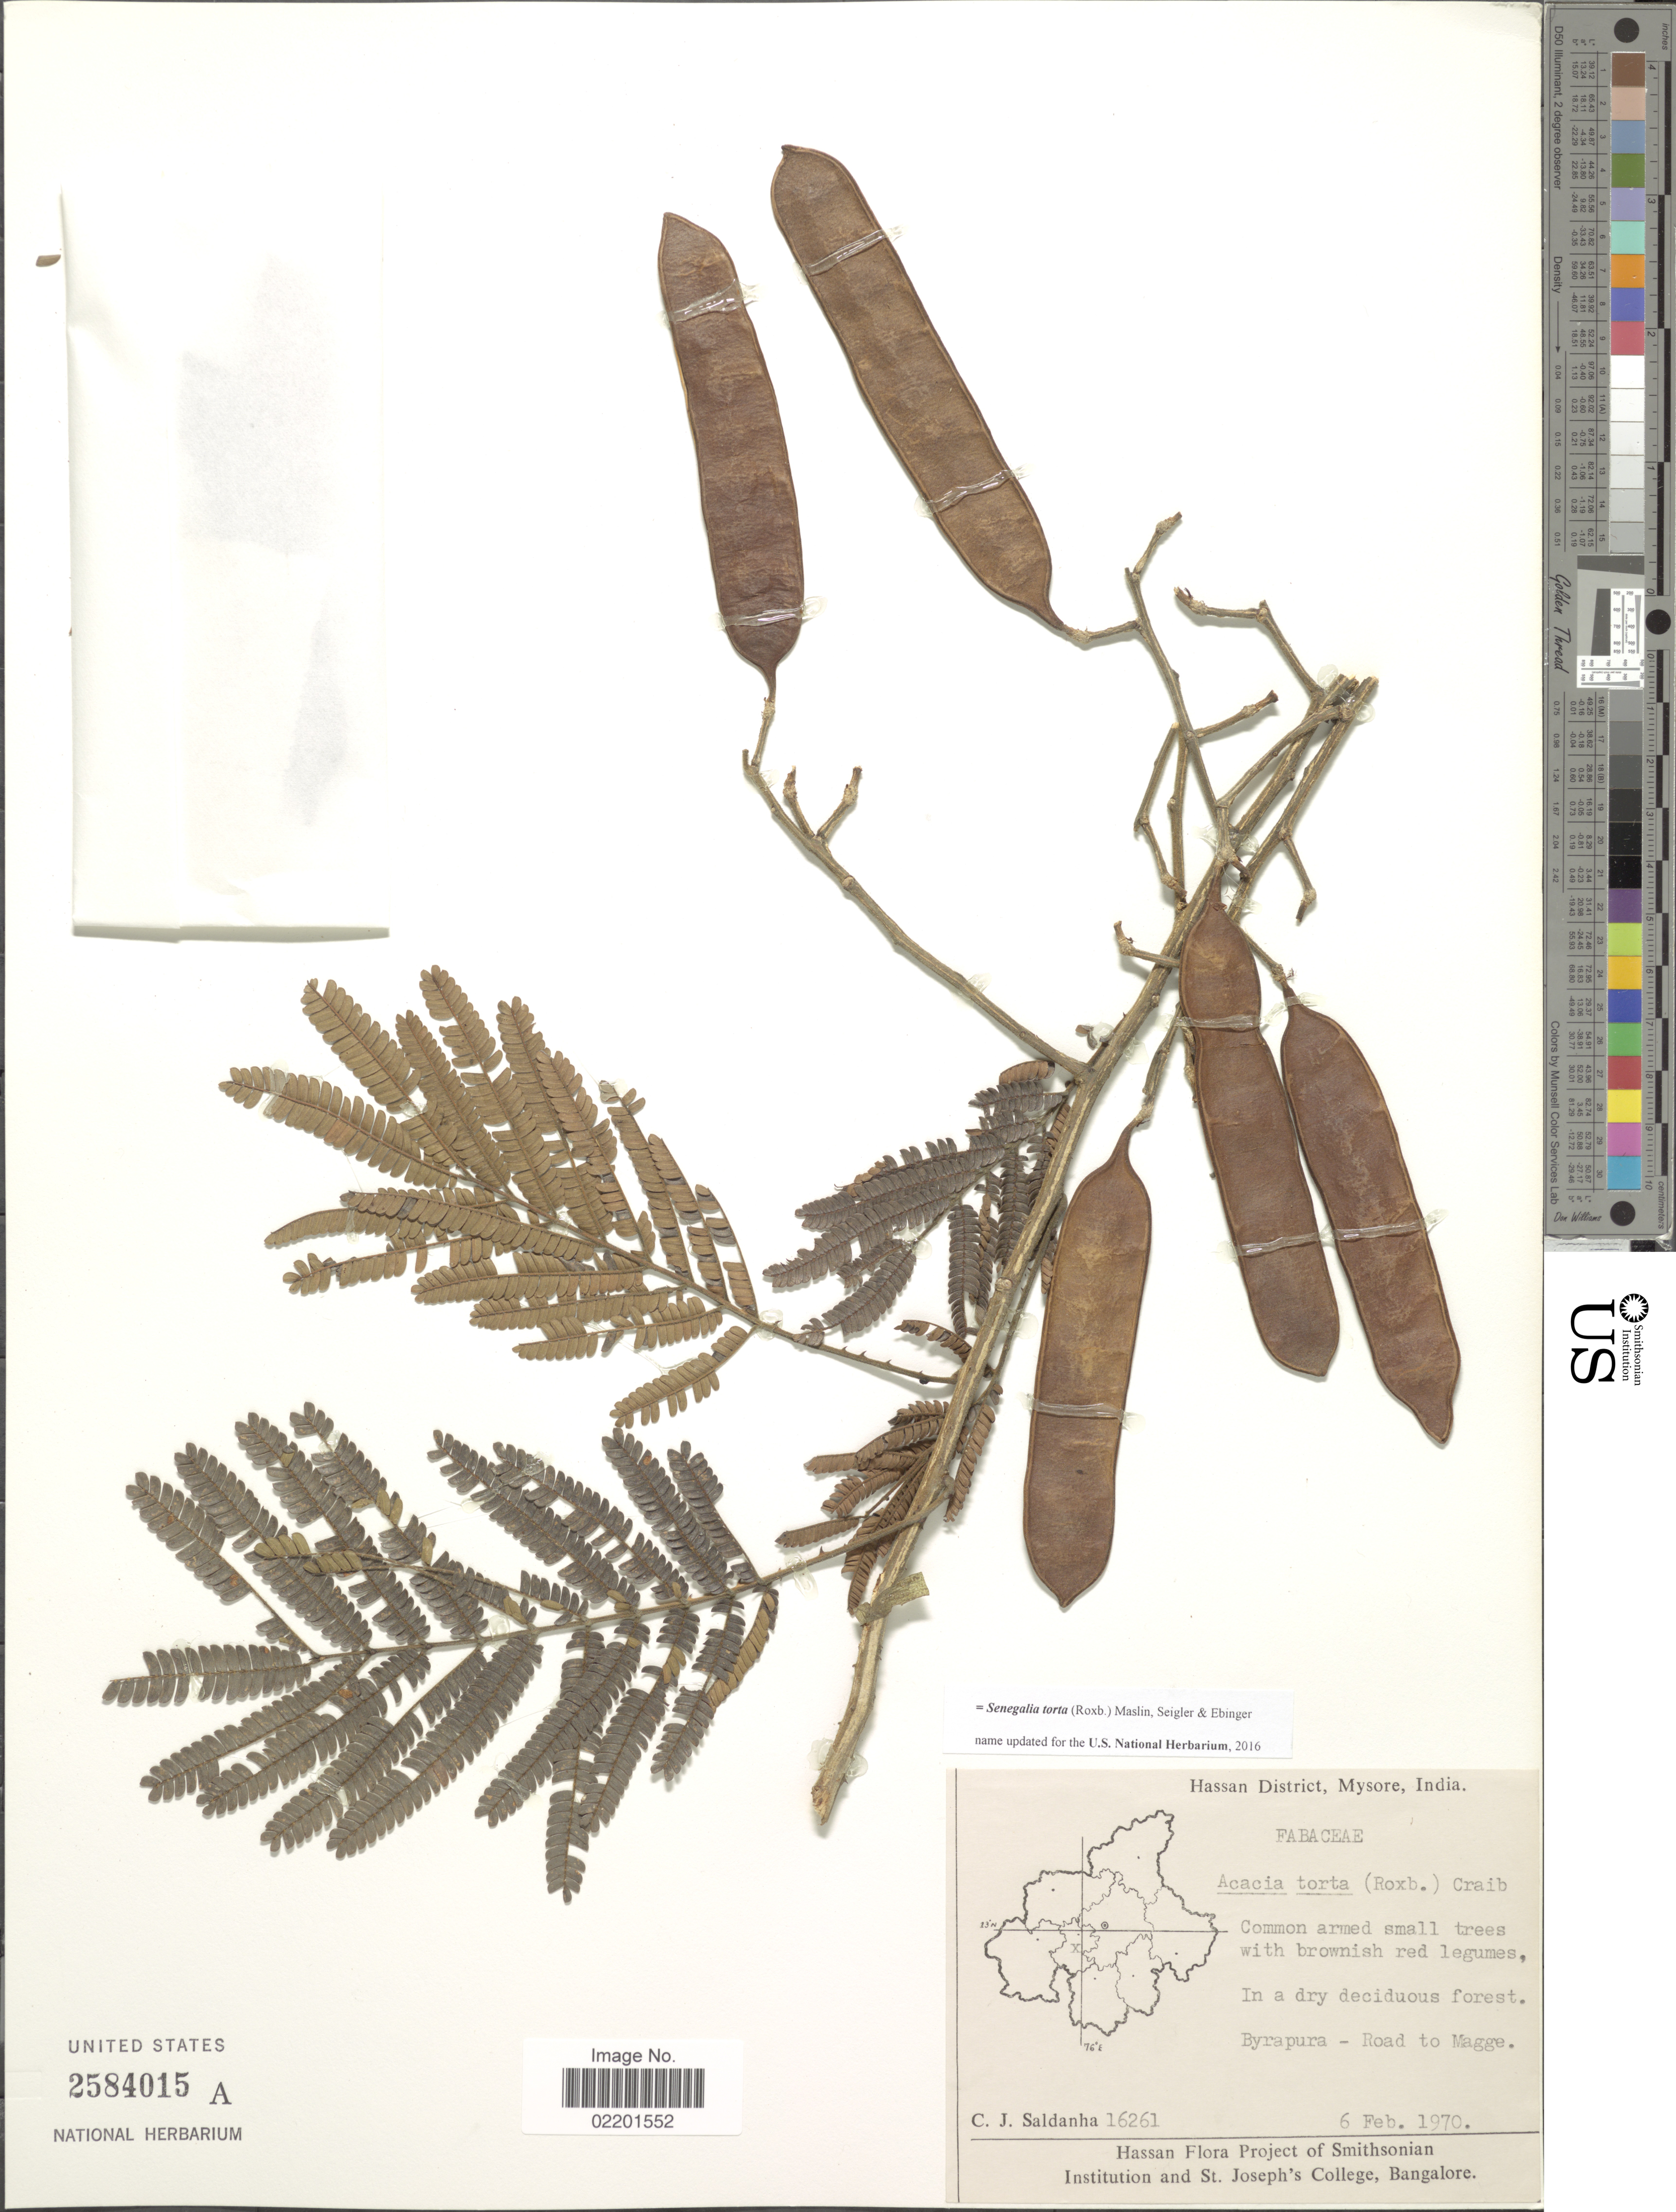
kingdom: Plantae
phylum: Tracheophyta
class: Magnoliopsida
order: Fabales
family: Fabaceae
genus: Senegalia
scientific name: Senegalia torta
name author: (Roxb.) Maslin et al.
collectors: C. J. Saldanha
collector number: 16261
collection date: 1970-02-06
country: India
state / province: Karnataka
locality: Hassan District, Mysore, India. Byrapura - Road to Magge.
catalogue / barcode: US 2584015A